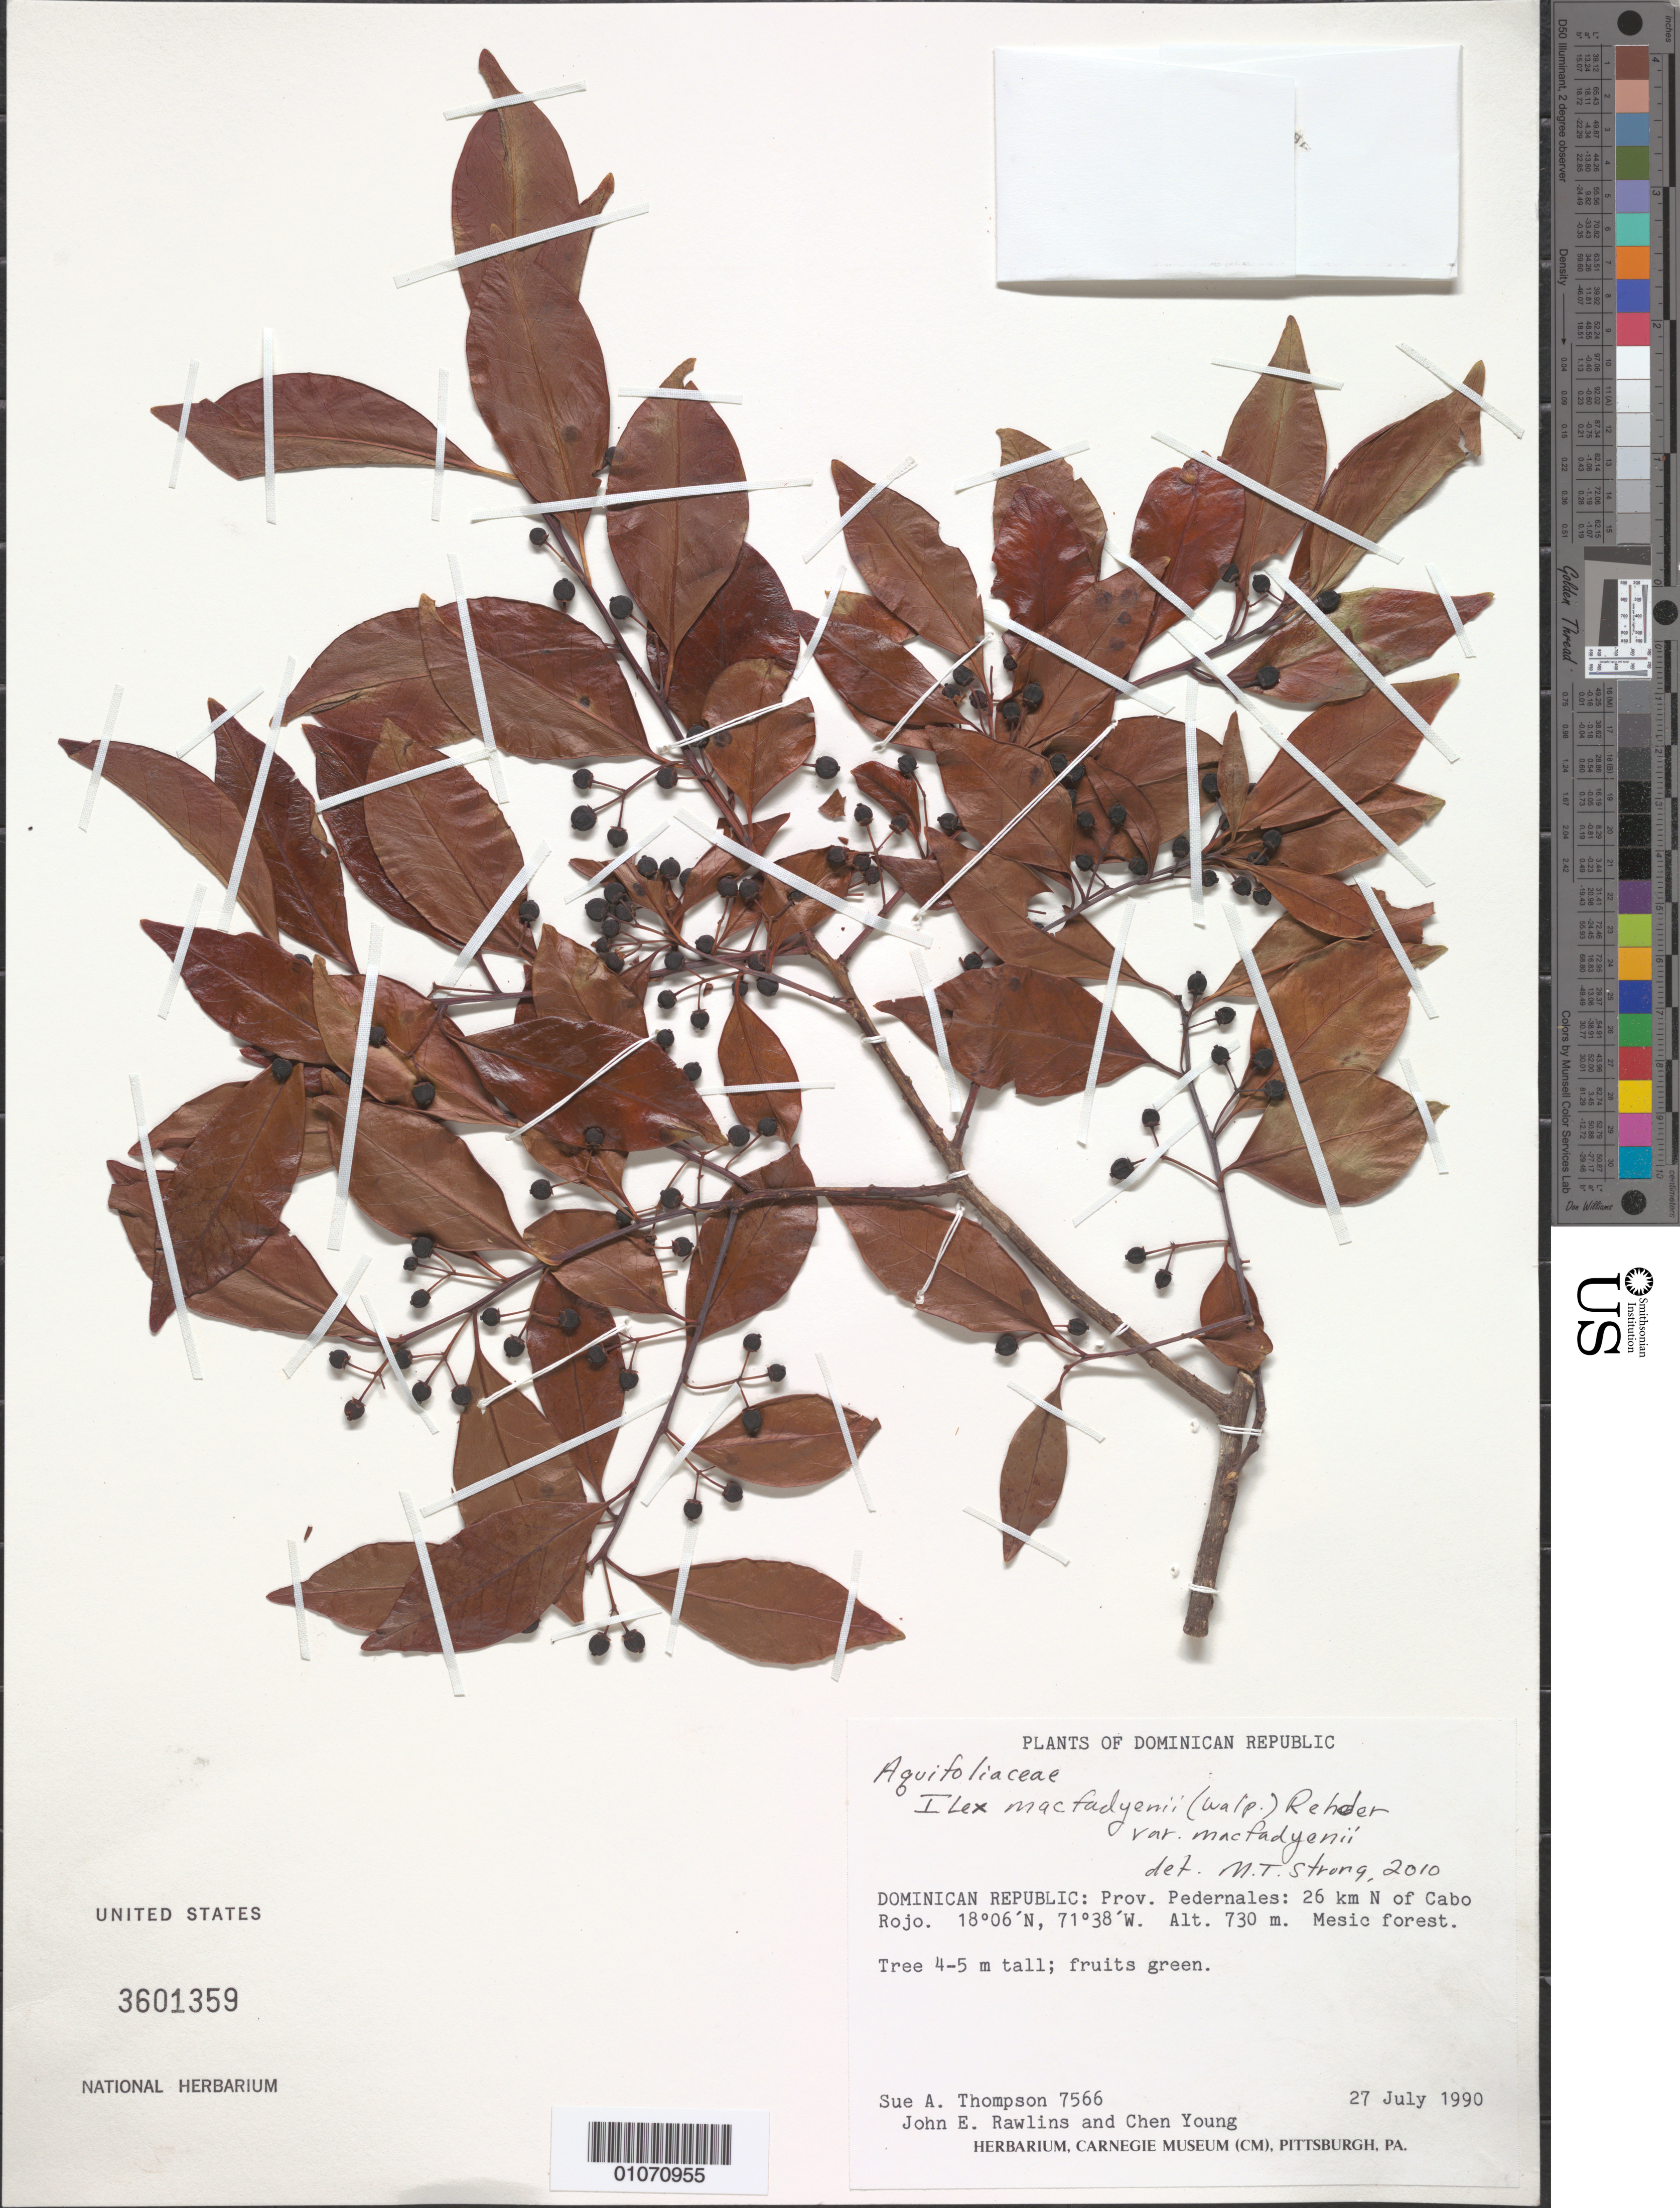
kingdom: Plantae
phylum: Tracheophyta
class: Magnoliopsida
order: Aquifoliales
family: Aquifoliaceae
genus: Ilex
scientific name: Ilex macfadyenii var. macfadyenii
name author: (Walp.) Rehder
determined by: Strong, M. T., (US), Smithsonian Institution - National Museum of Natural History (UNITED STATES)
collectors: S. A. Thompson, J. Rawlins & C. Young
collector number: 7566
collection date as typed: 27 Jul 1990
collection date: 1990-07-27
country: Dominican Republic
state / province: Pedernales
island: Hispaniola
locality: Cabo Rojo, 26 km N of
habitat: Mesic forest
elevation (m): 730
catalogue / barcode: US 3601359